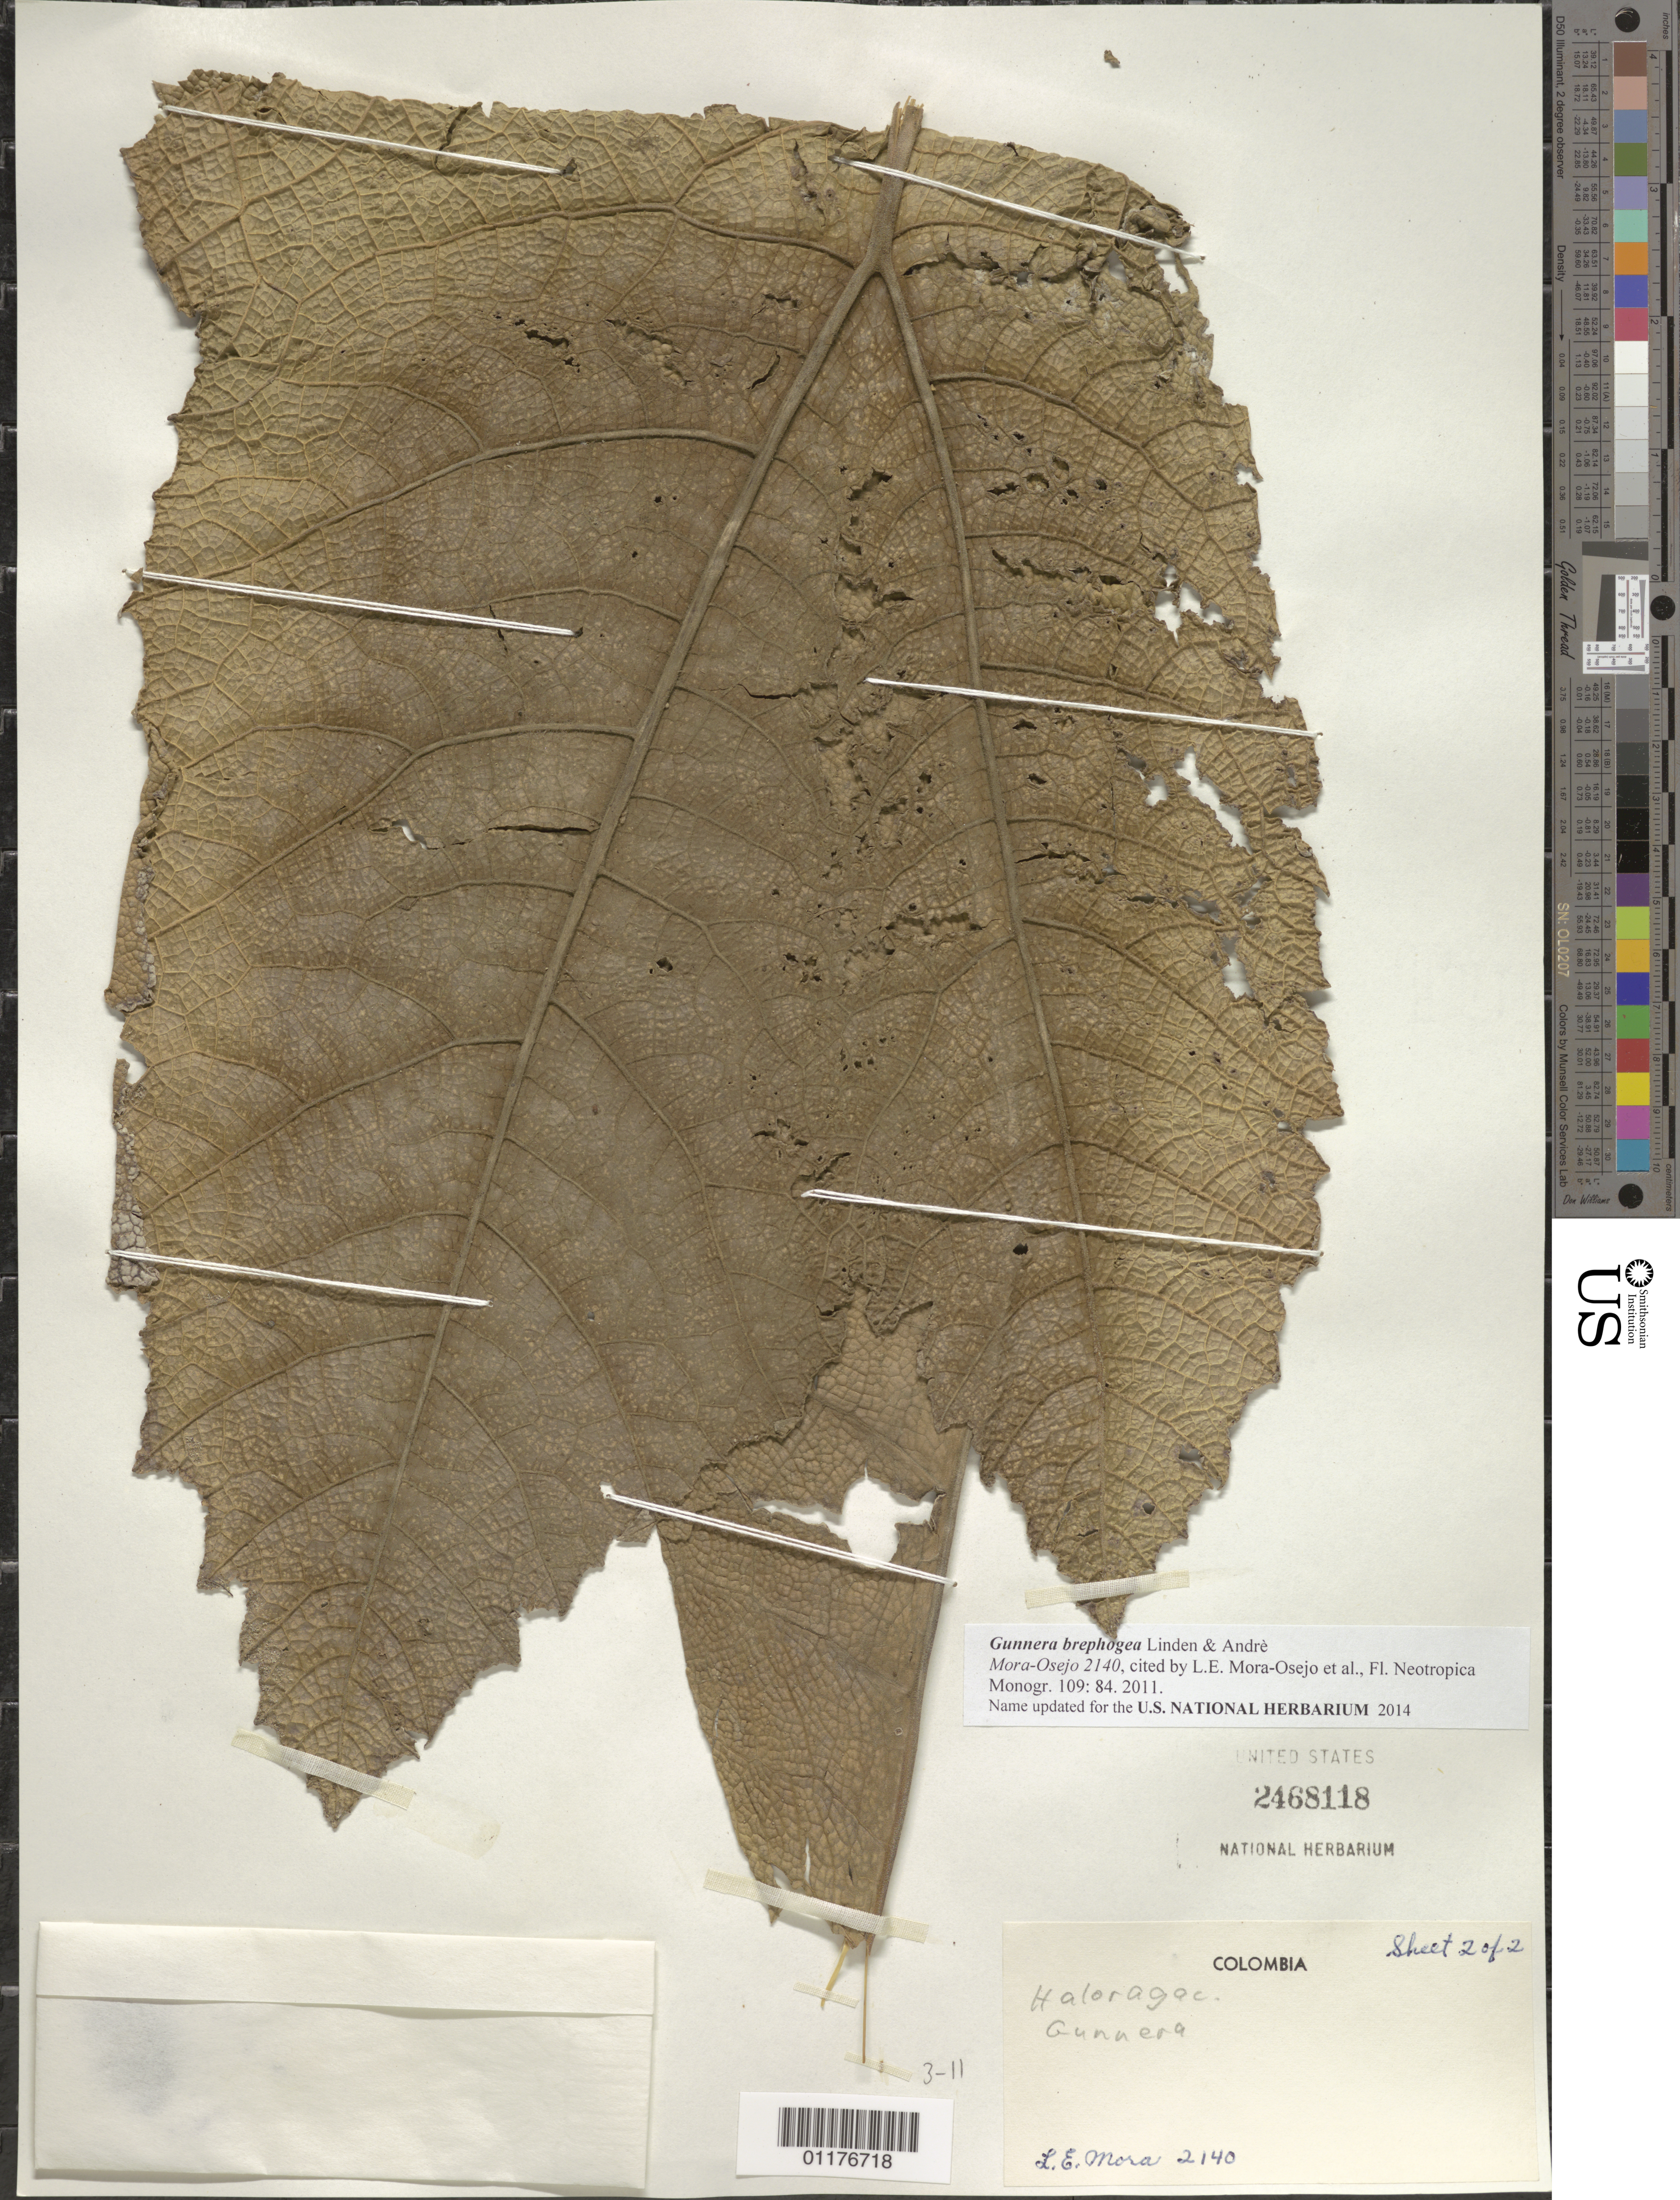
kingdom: Plantae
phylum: Tracheophyta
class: Magnoliopsida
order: Gunnerales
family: Gunneraceae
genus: Gunnera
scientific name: Gunnera brephogea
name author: B.L. Linden & André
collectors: L. E. Mora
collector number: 2159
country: Colombia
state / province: Nariño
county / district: Ipiales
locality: Dept. de Nariño: Carretera de la Victoria a San Jorge, "El Hospital", Mpio. Ipiales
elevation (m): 2100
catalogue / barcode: US 2468118